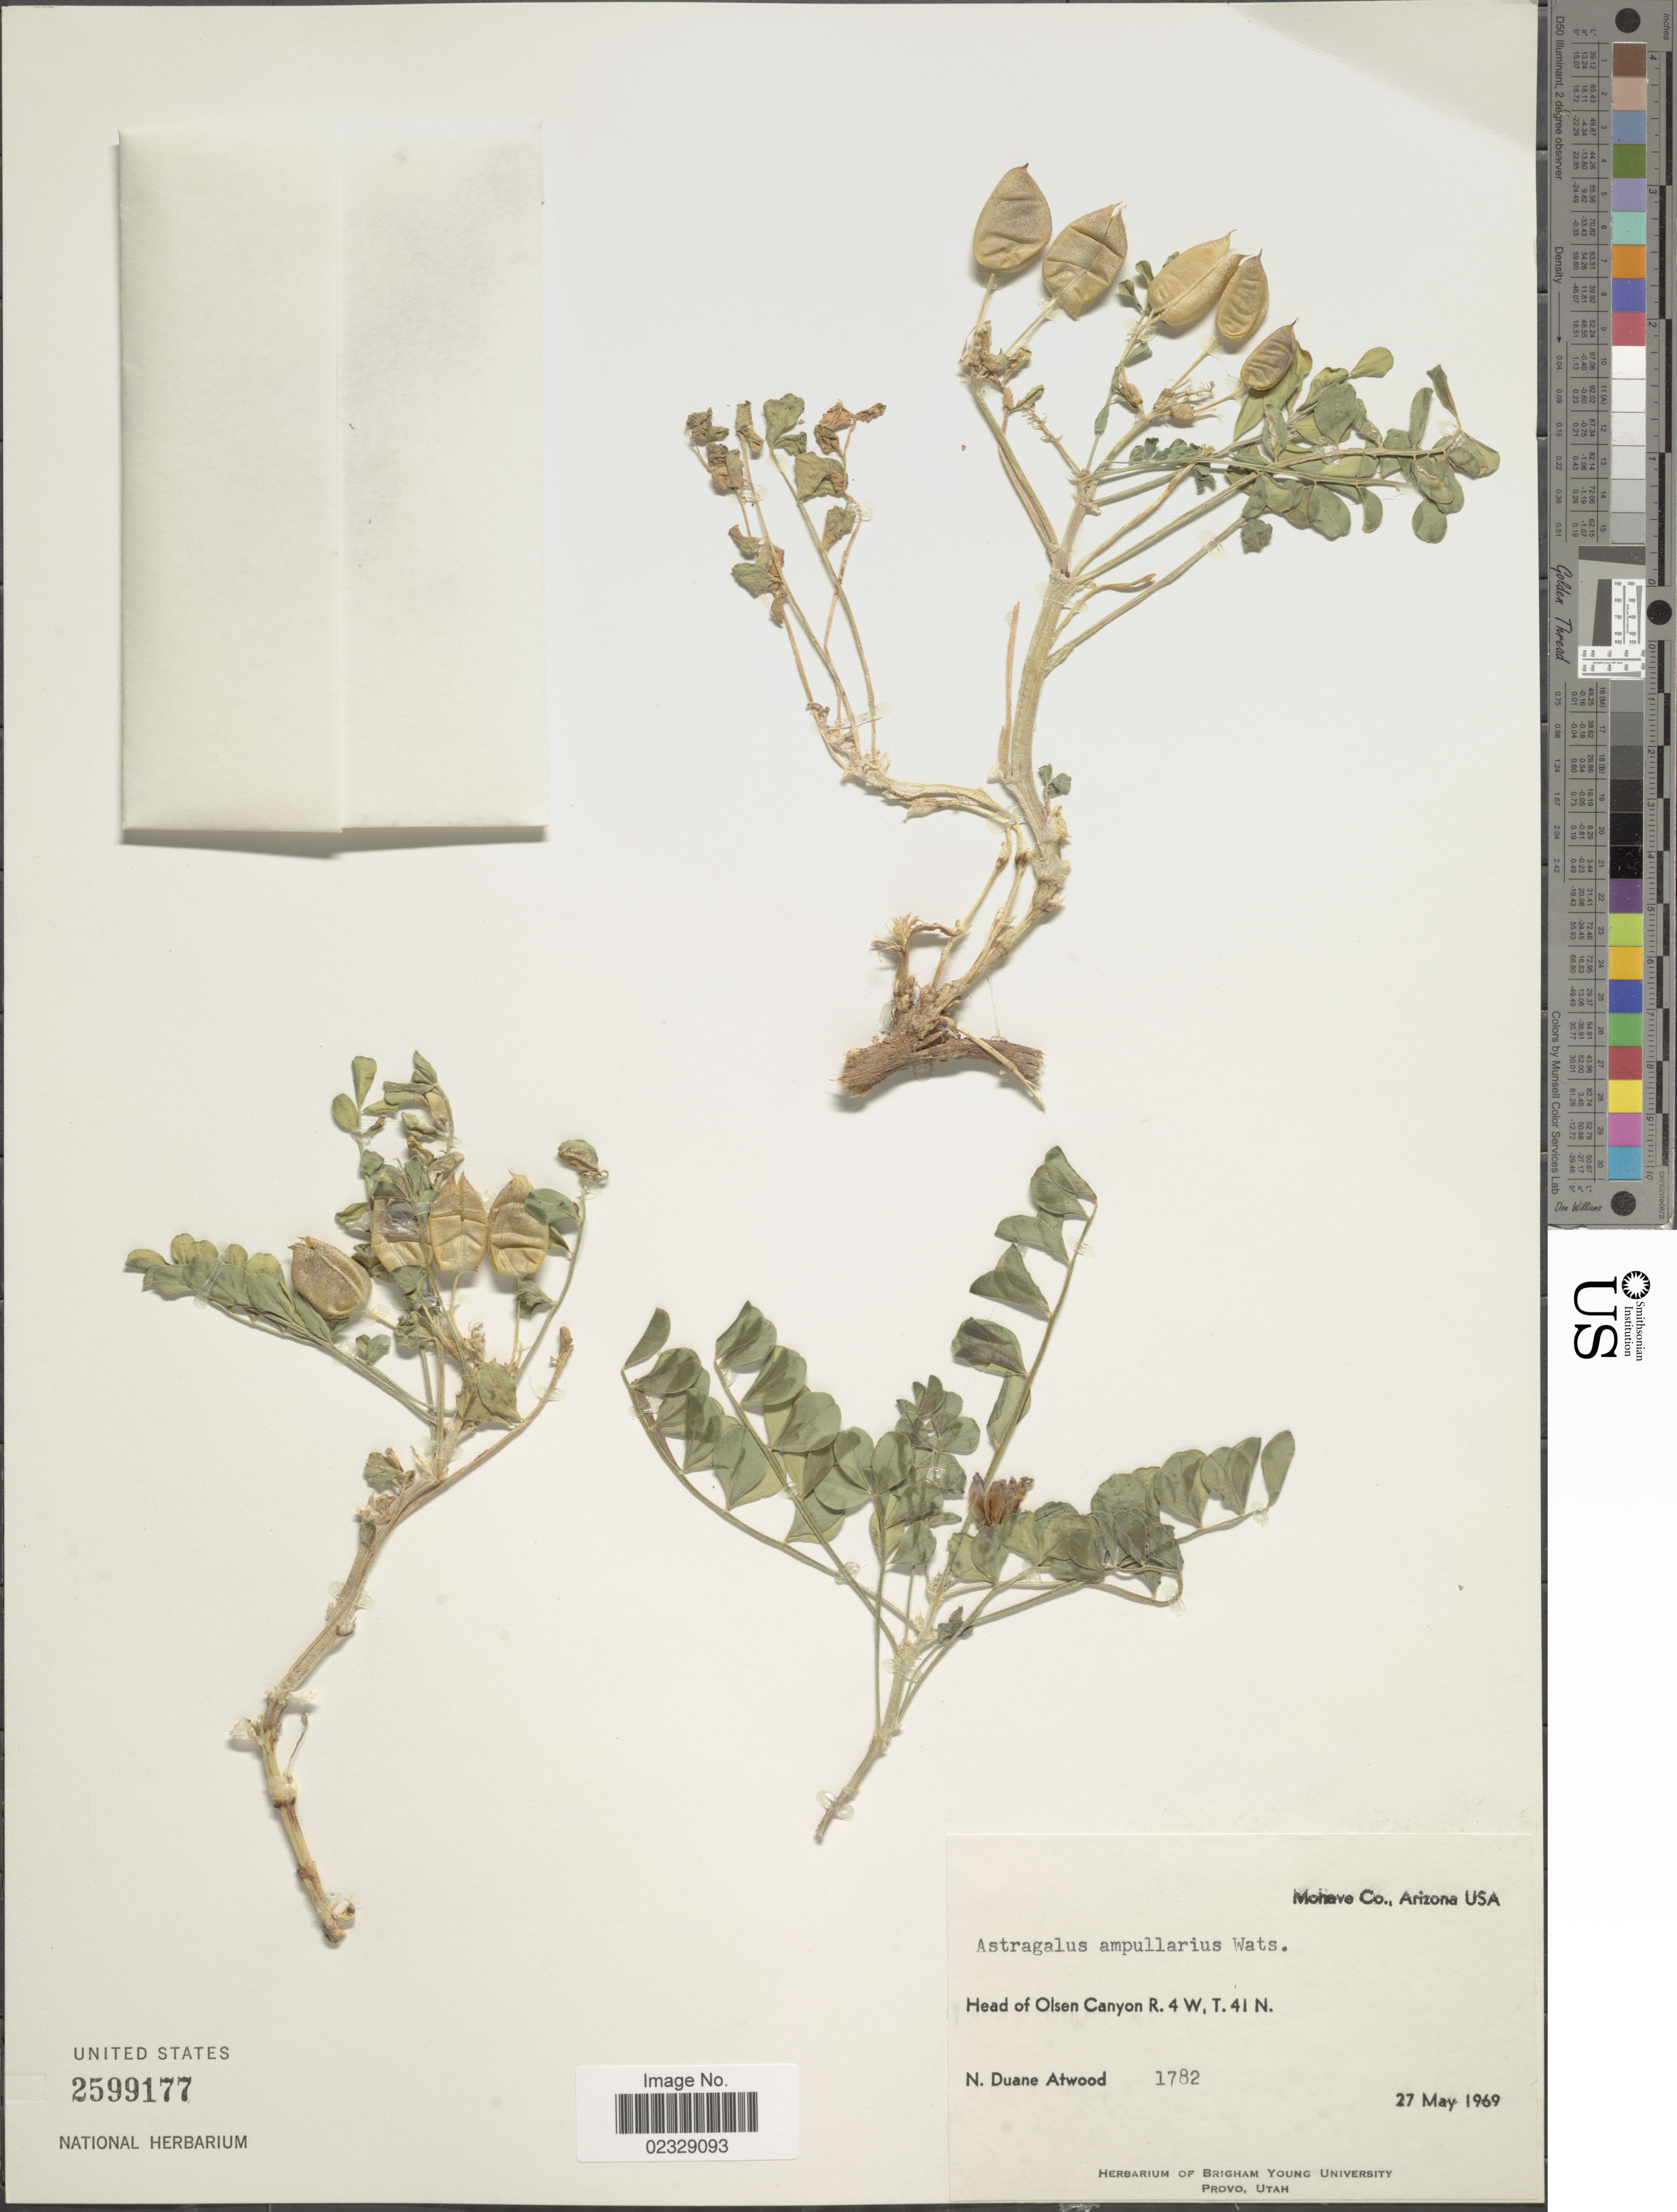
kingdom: Plantae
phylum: Tracheophyta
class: Magnoliopsida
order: Fabales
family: Fabaceae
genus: Astragalus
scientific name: Astragalus ampullarius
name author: S. Watson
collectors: N. Atwood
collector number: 1782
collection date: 1969-05-27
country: United States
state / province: Arizona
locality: Mohave Co., Head of Olsen Canyon, R4W, T41N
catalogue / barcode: US 2599177